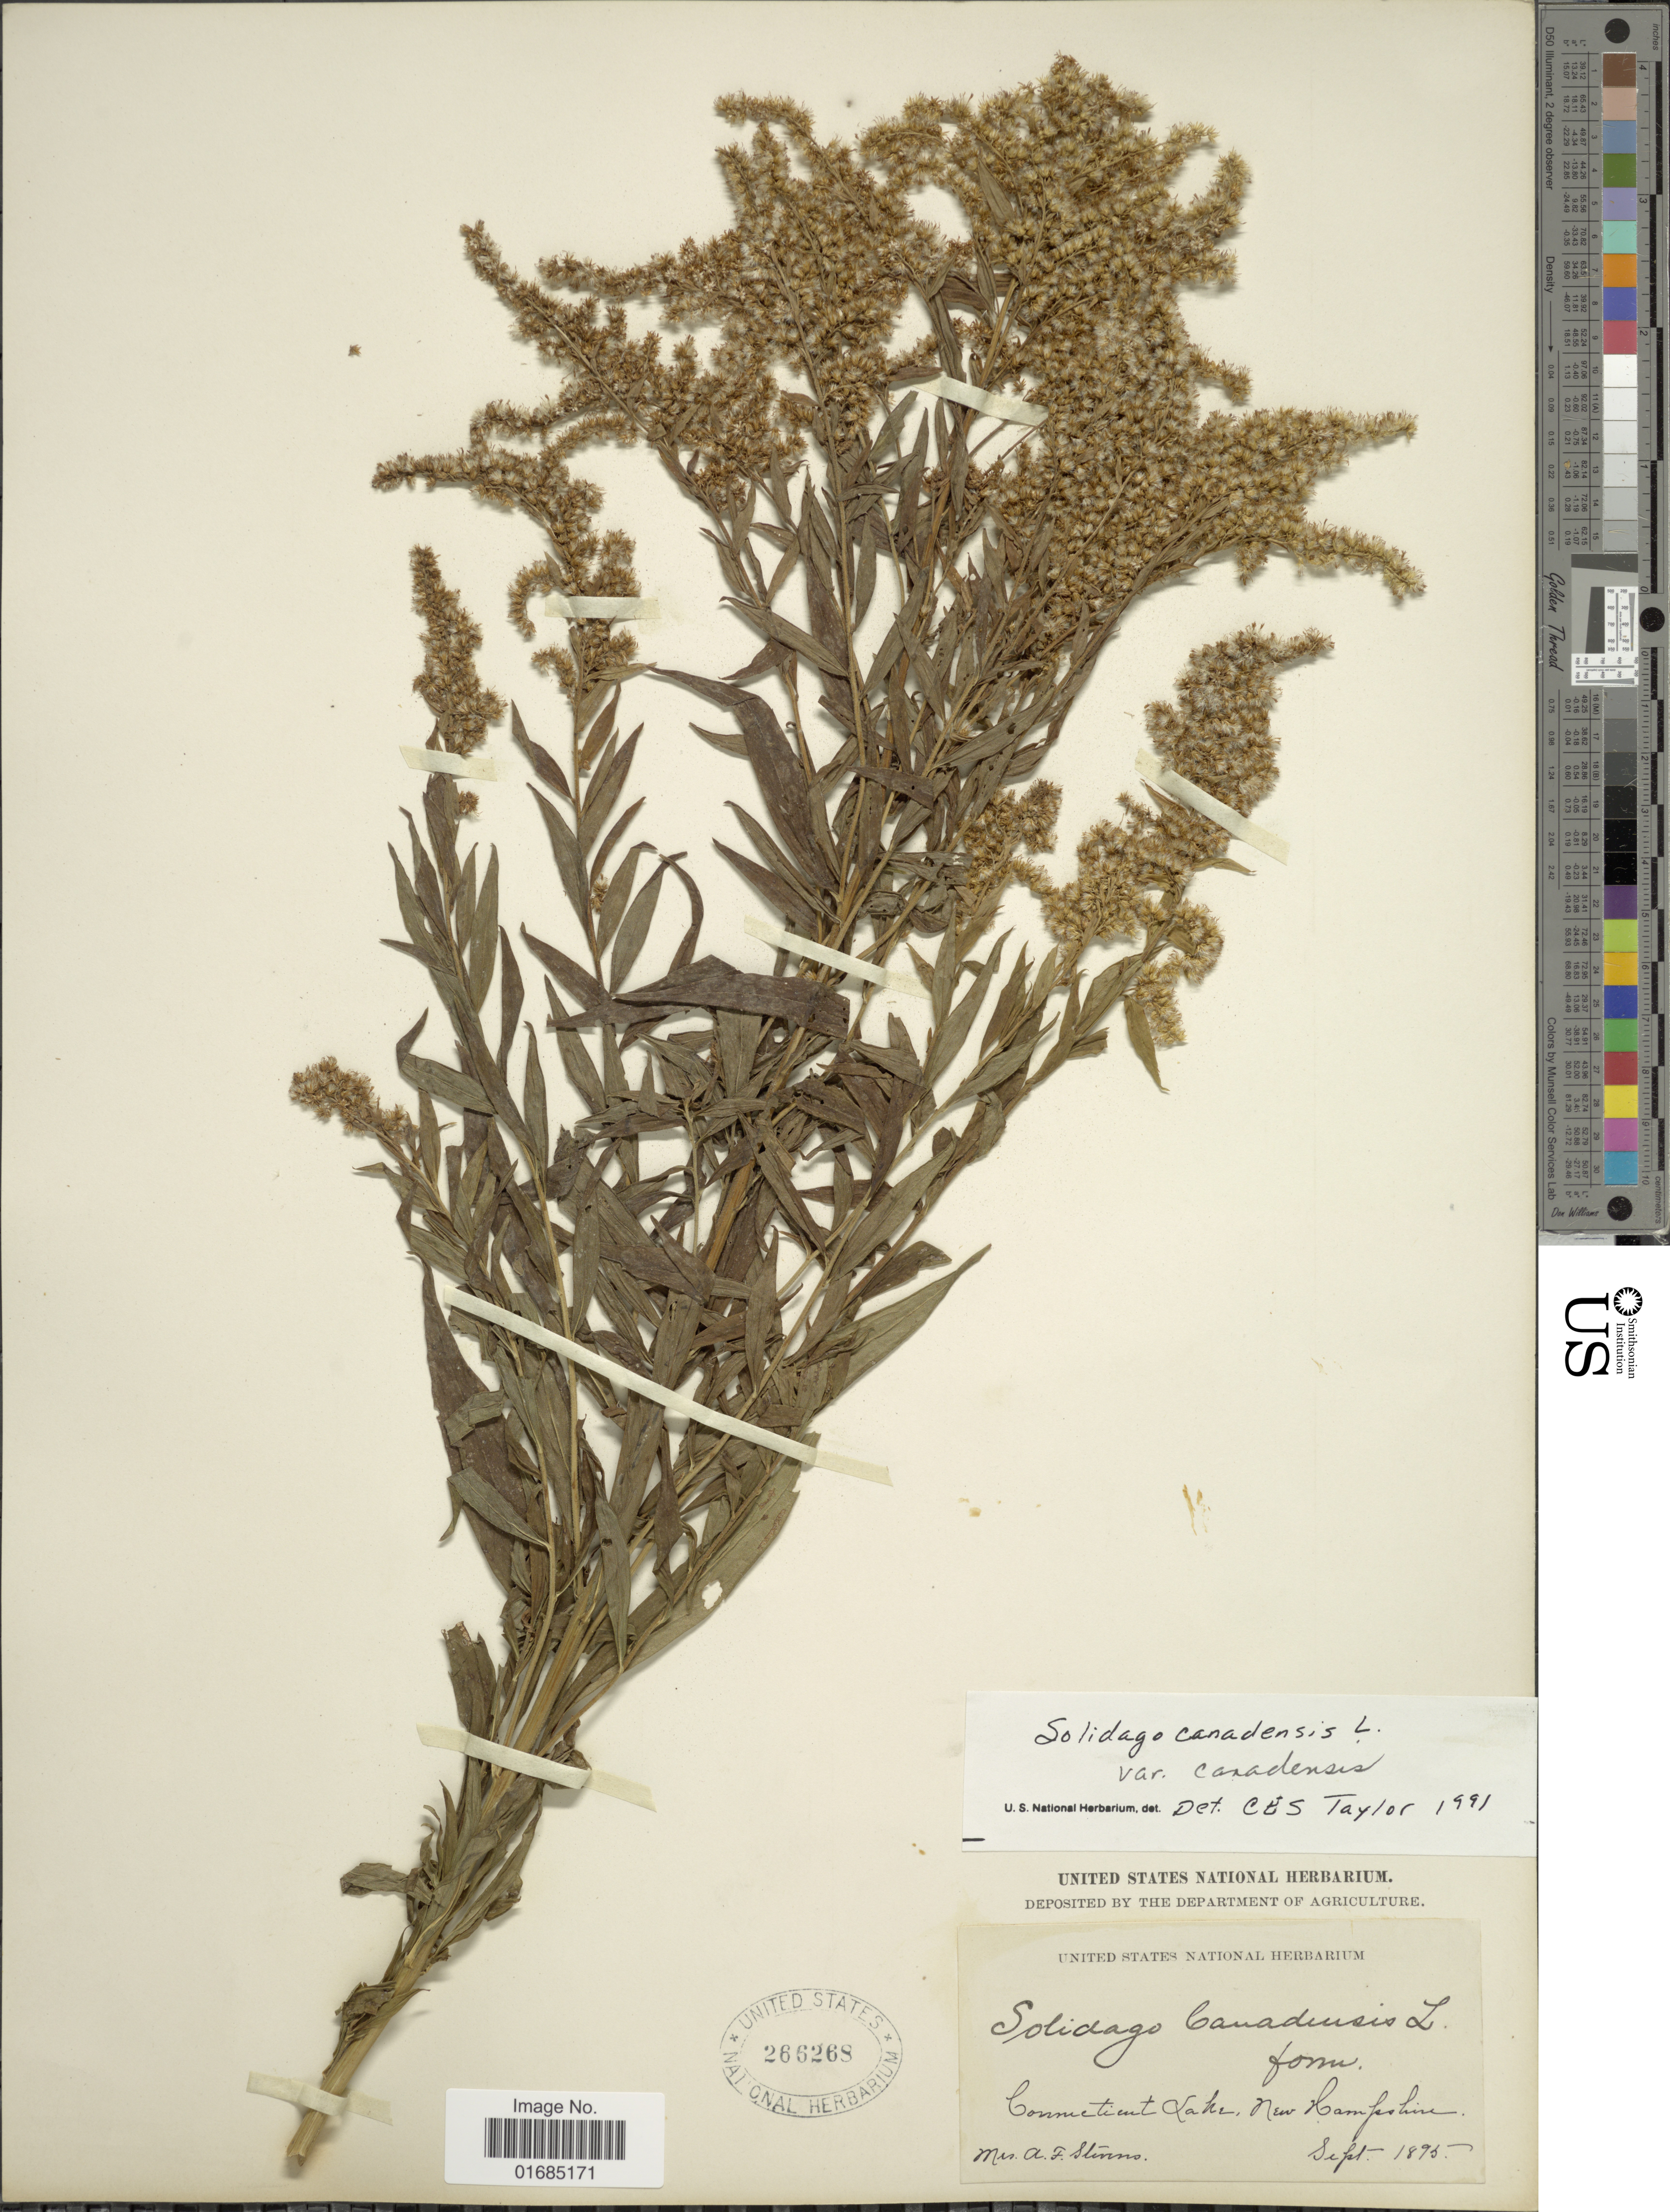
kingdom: Plantae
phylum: Tracheophyta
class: Magnoliopsida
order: Asterales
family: Asteraceae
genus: Solidago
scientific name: Solidago canadensis var. canadensis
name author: L.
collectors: A. Sturns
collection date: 1895-09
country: United States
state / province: New Hampshire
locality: Connecticut Lake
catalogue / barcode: US 266268